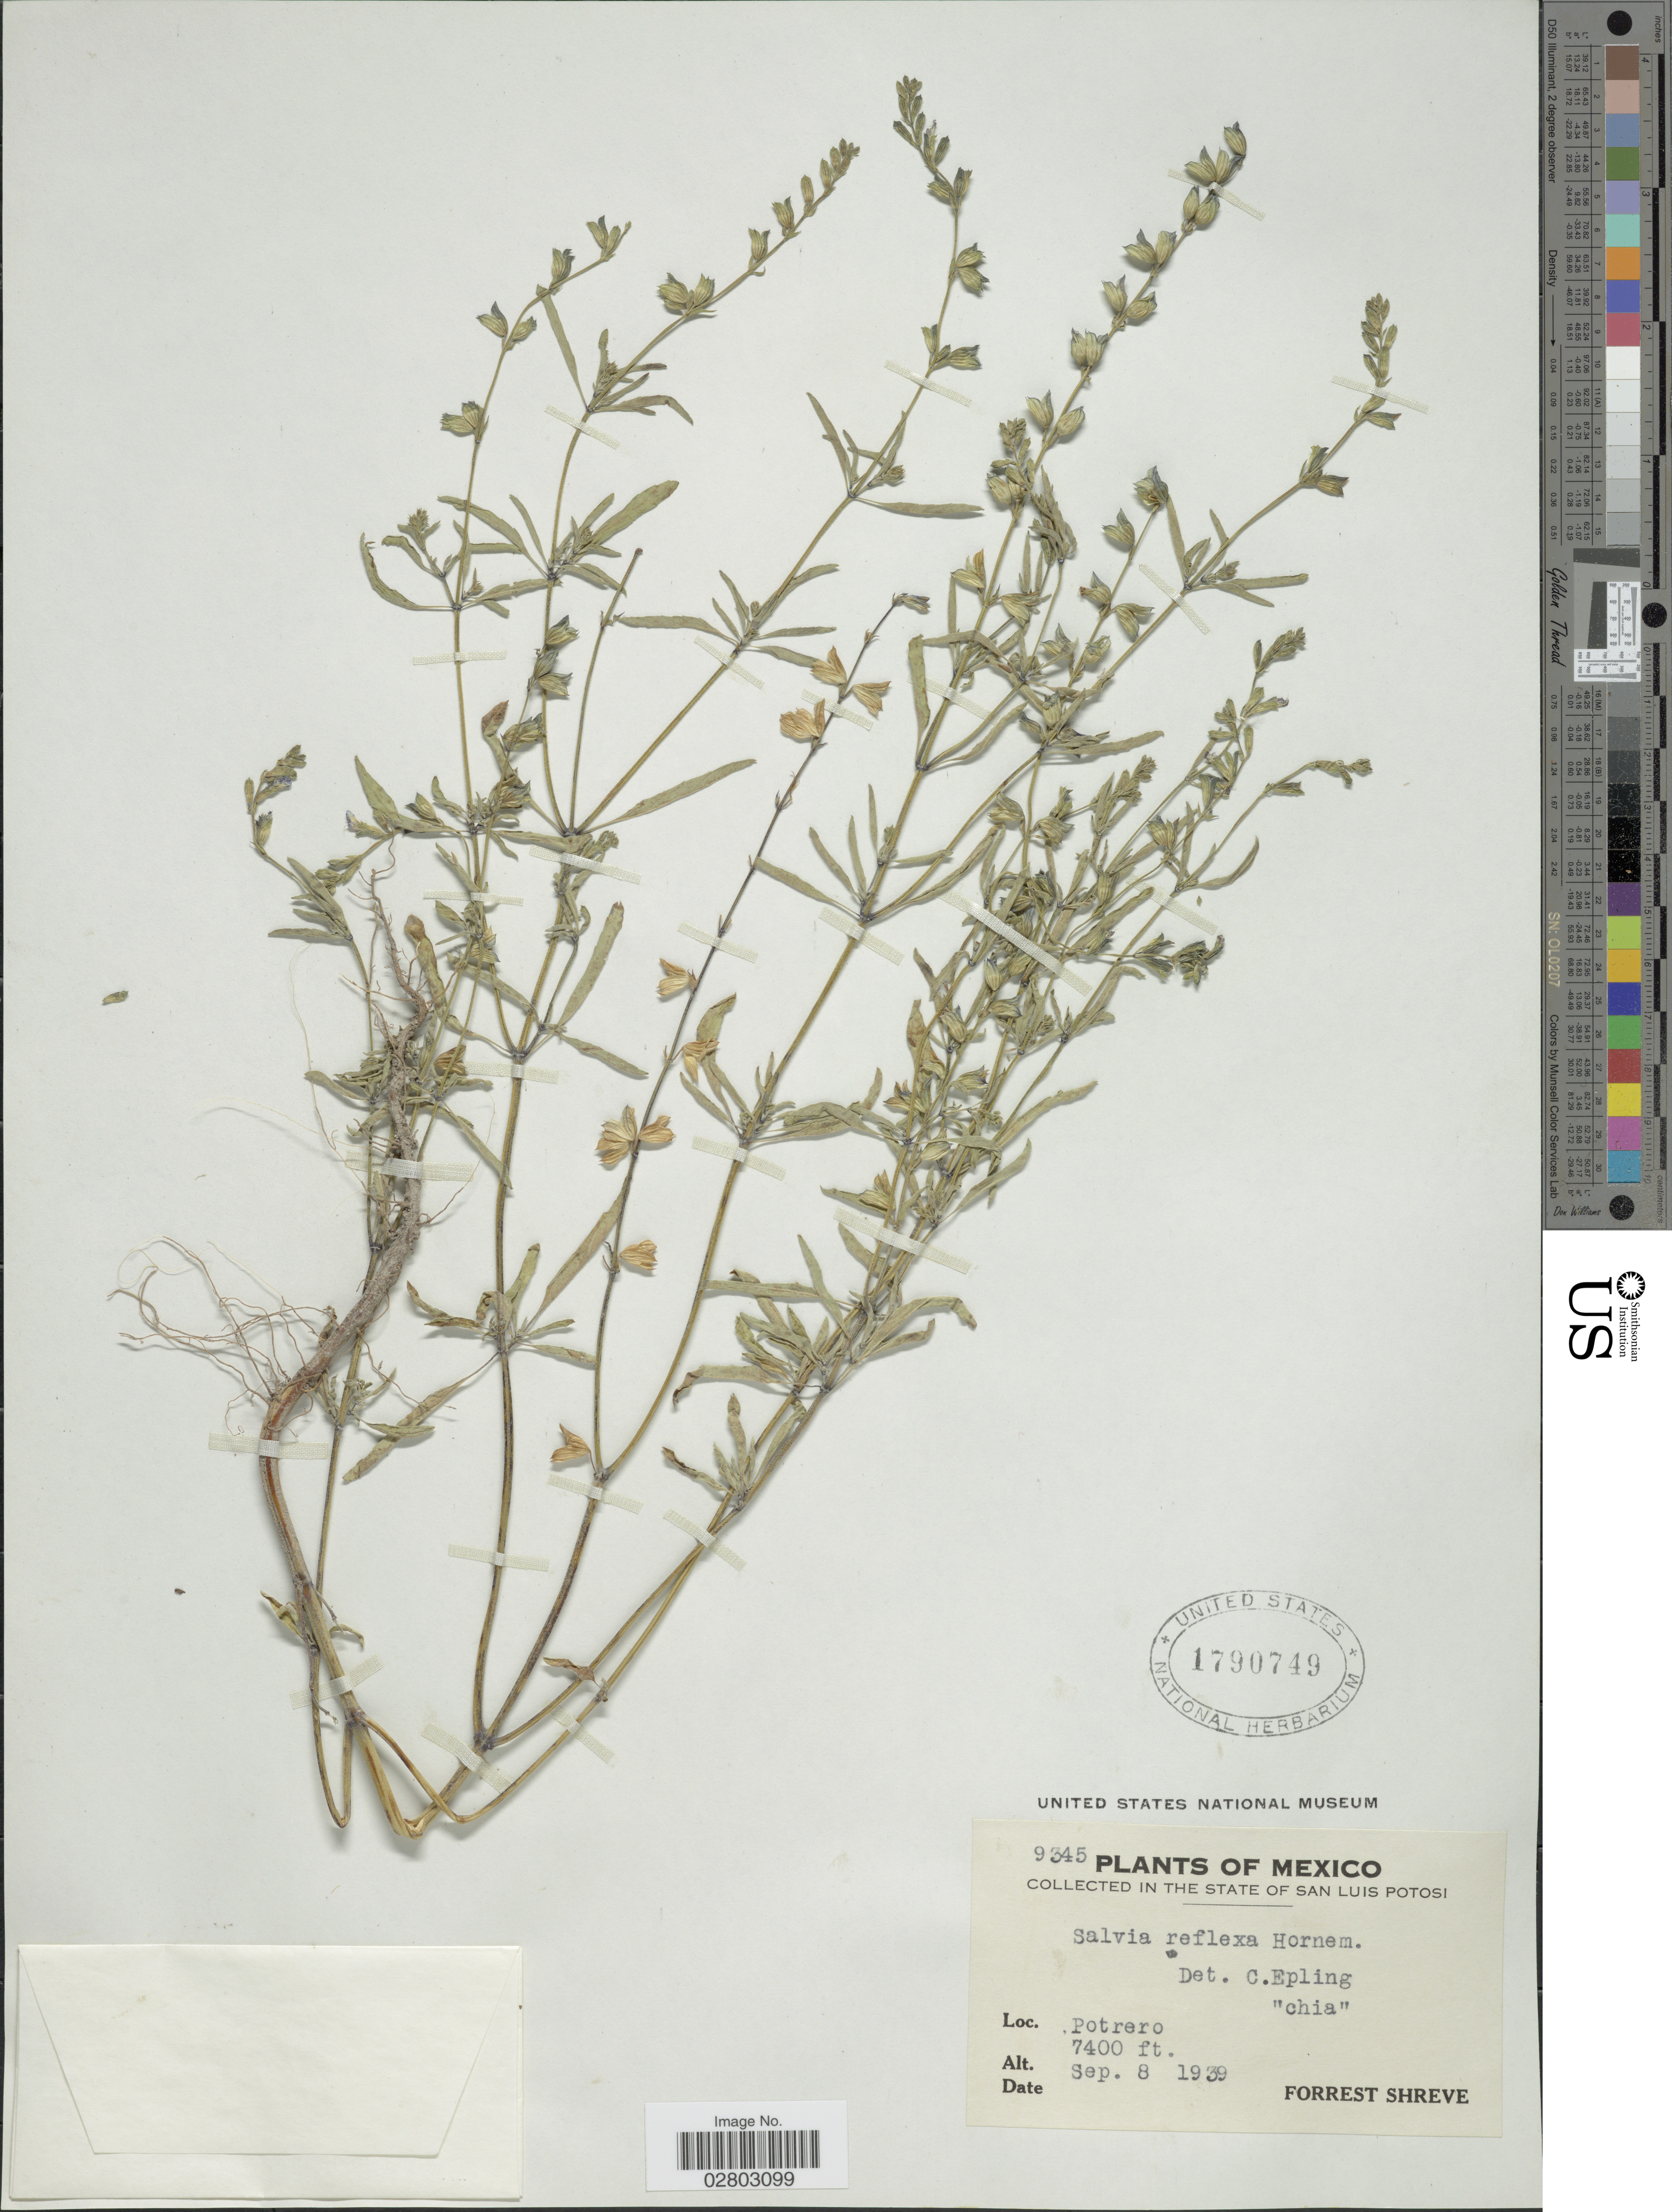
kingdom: Plantae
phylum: Tracheophyta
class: Magnoliopsida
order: Lamiales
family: Lamiaceae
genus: Salvia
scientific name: Salvia reflexa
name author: Hornem.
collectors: F. Shreve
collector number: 9345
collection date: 1939-09-08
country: Mexico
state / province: San Luis Potosí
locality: In The State of San Luis Potosi, Potrero.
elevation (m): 2256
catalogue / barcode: US 1790749